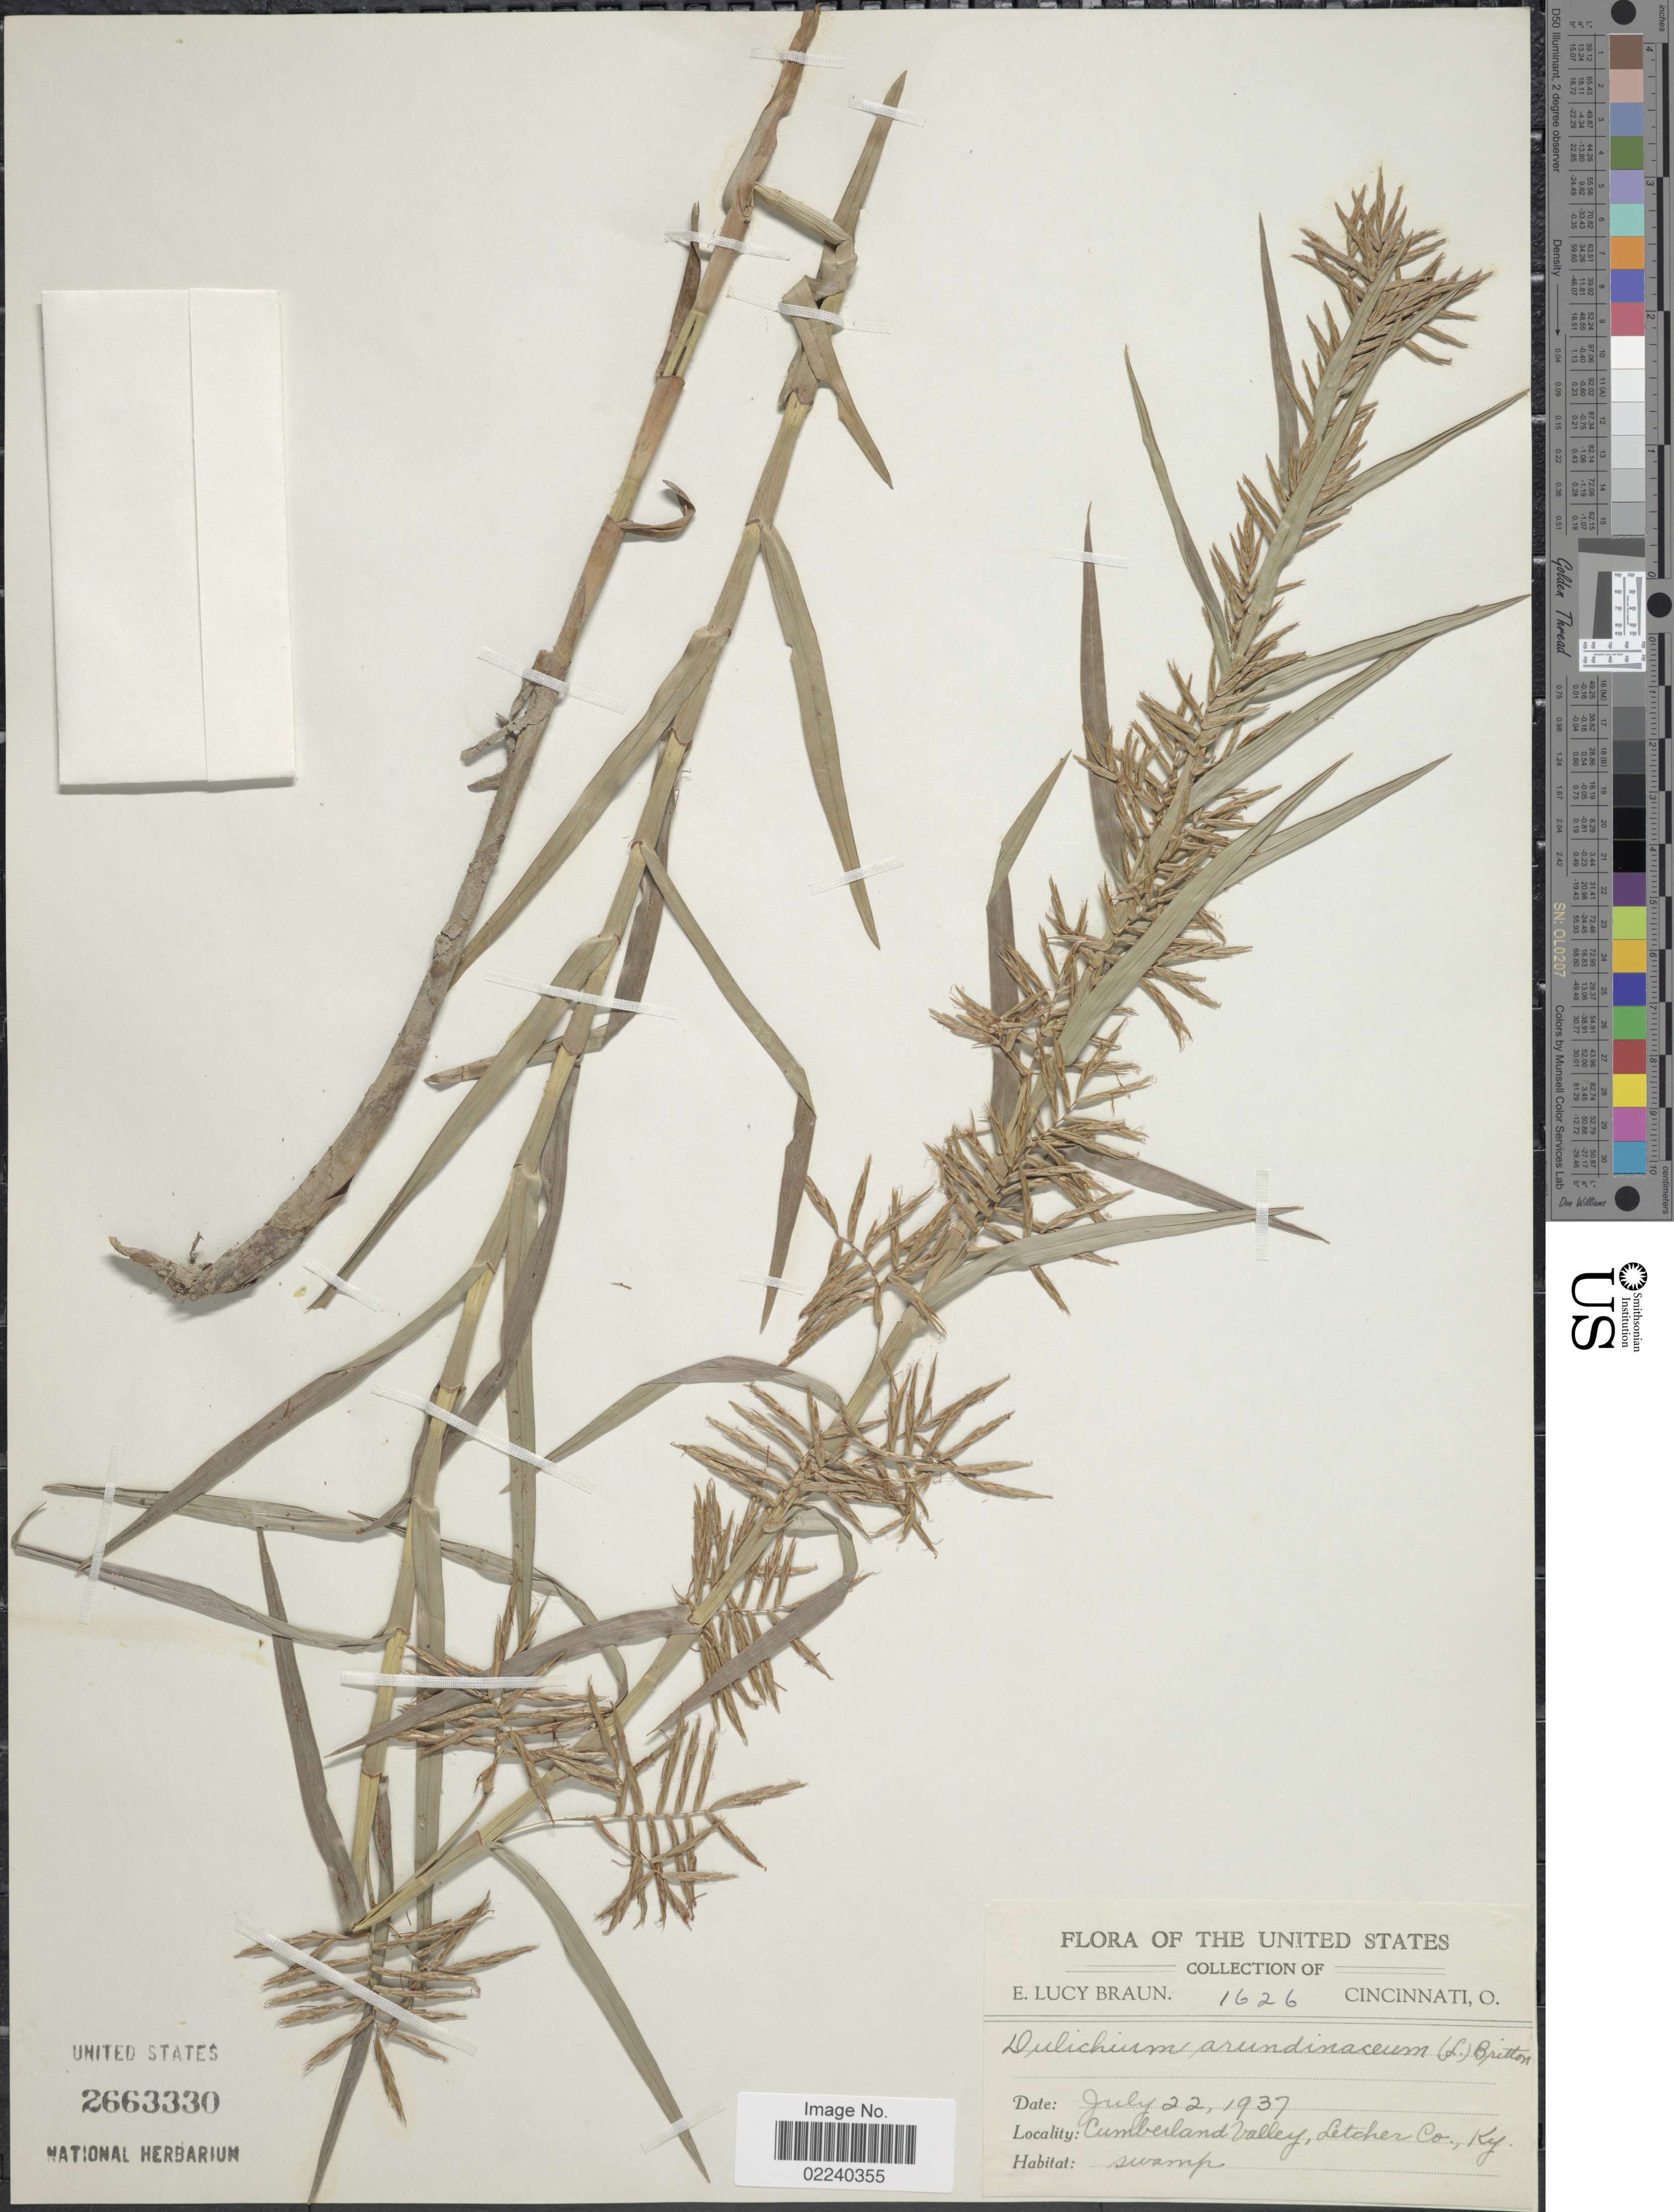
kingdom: Plantae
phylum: Tracheophyta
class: Liliopsida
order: Poales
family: Cyperaceae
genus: Dulichium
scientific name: Dulichium arundinaceum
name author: (L.) Britton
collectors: E. L. Braun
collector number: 1626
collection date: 1937-07-22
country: United States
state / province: Kentucky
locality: Cumberland Valley, Letcher Co. Ky.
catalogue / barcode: US 2663330